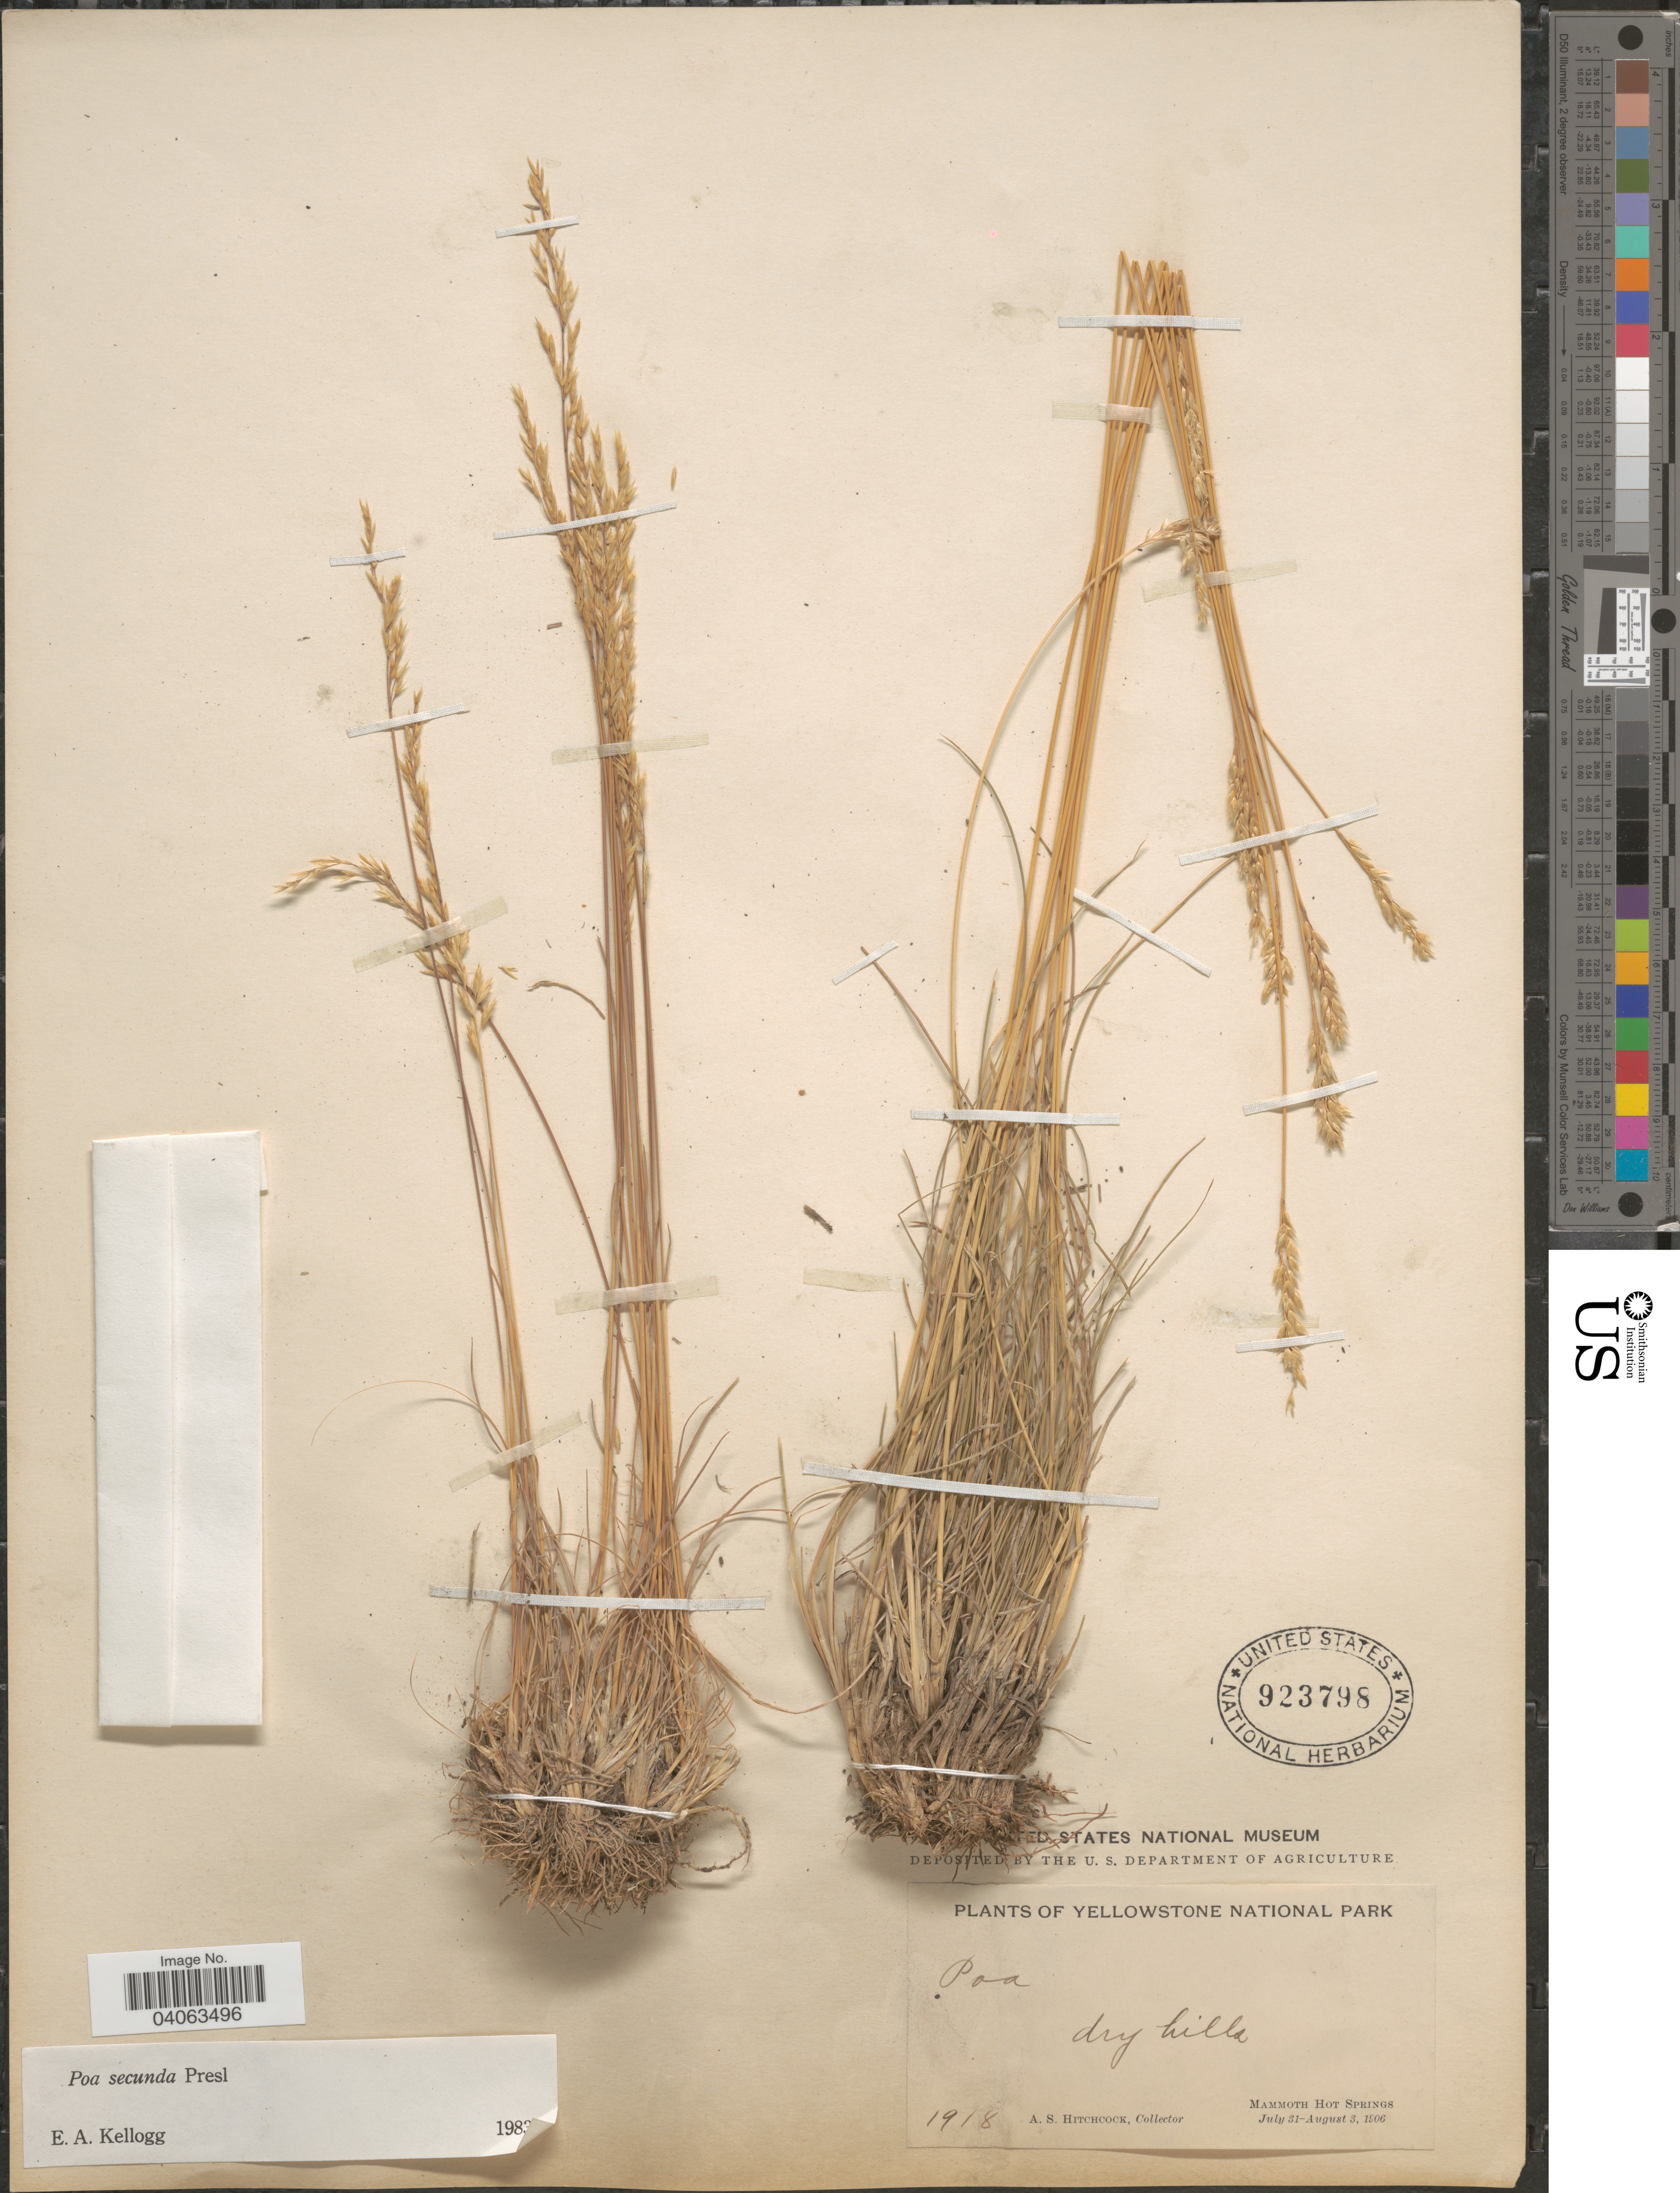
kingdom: Plantae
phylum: Tracheophyta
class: Liliopsida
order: Poales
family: Poaceae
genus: Poa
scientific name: Poa secunda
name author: J. Presl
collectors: A. S. Hitchcock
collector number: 1918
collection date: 1906-07-31/1906-08-03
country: United States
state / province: Wyoming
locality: Yellowstone National Park. Mammoth Hot Springs.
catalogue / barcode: US 923798